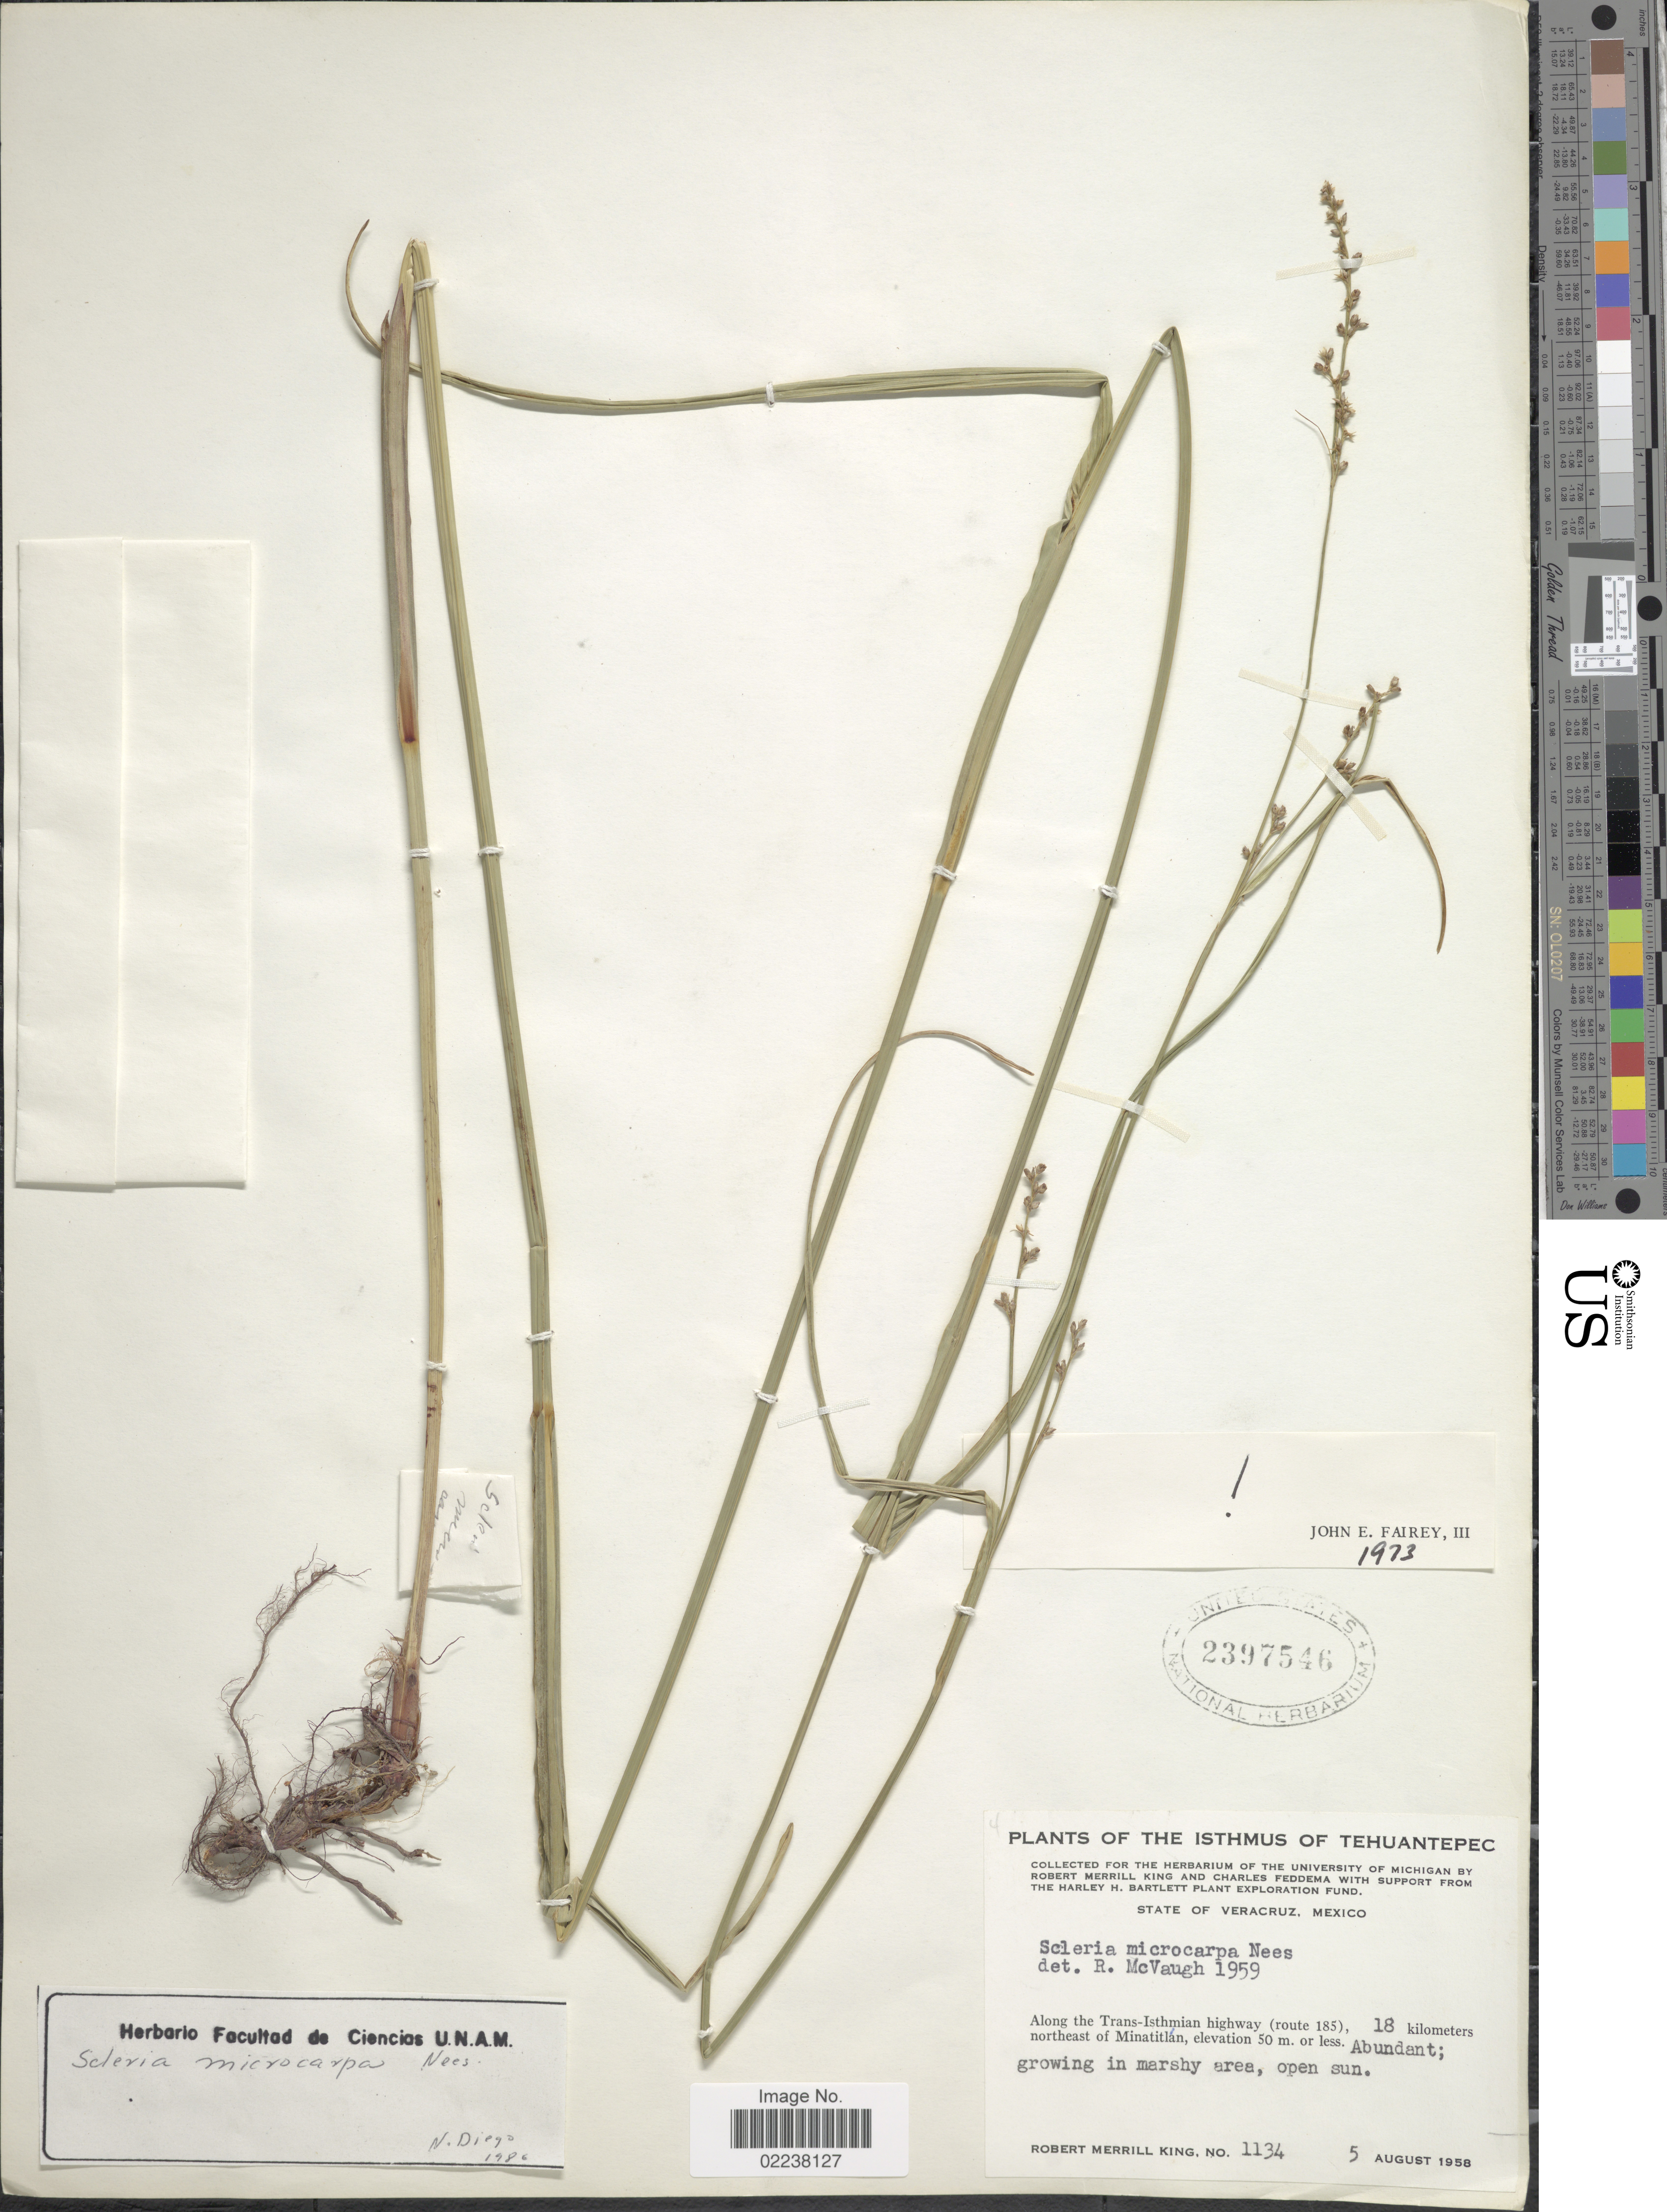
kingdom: Plantae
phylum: Tracheophyta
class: Liliopsida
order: Poales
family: Cyperaceae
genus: Scleria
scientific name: Scleria microcarpa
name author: Nees ex Kunth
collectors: R. M. King & C. Feddema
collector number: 1134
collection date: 1958-08-05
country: Mexico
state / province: Veracruz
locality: The Isthmus of Tehuantepec, Along the Trans-Isthmian highway (route 185), 18 kilometers northeast of Minatitlan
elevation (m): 50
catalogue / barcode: US 2397546